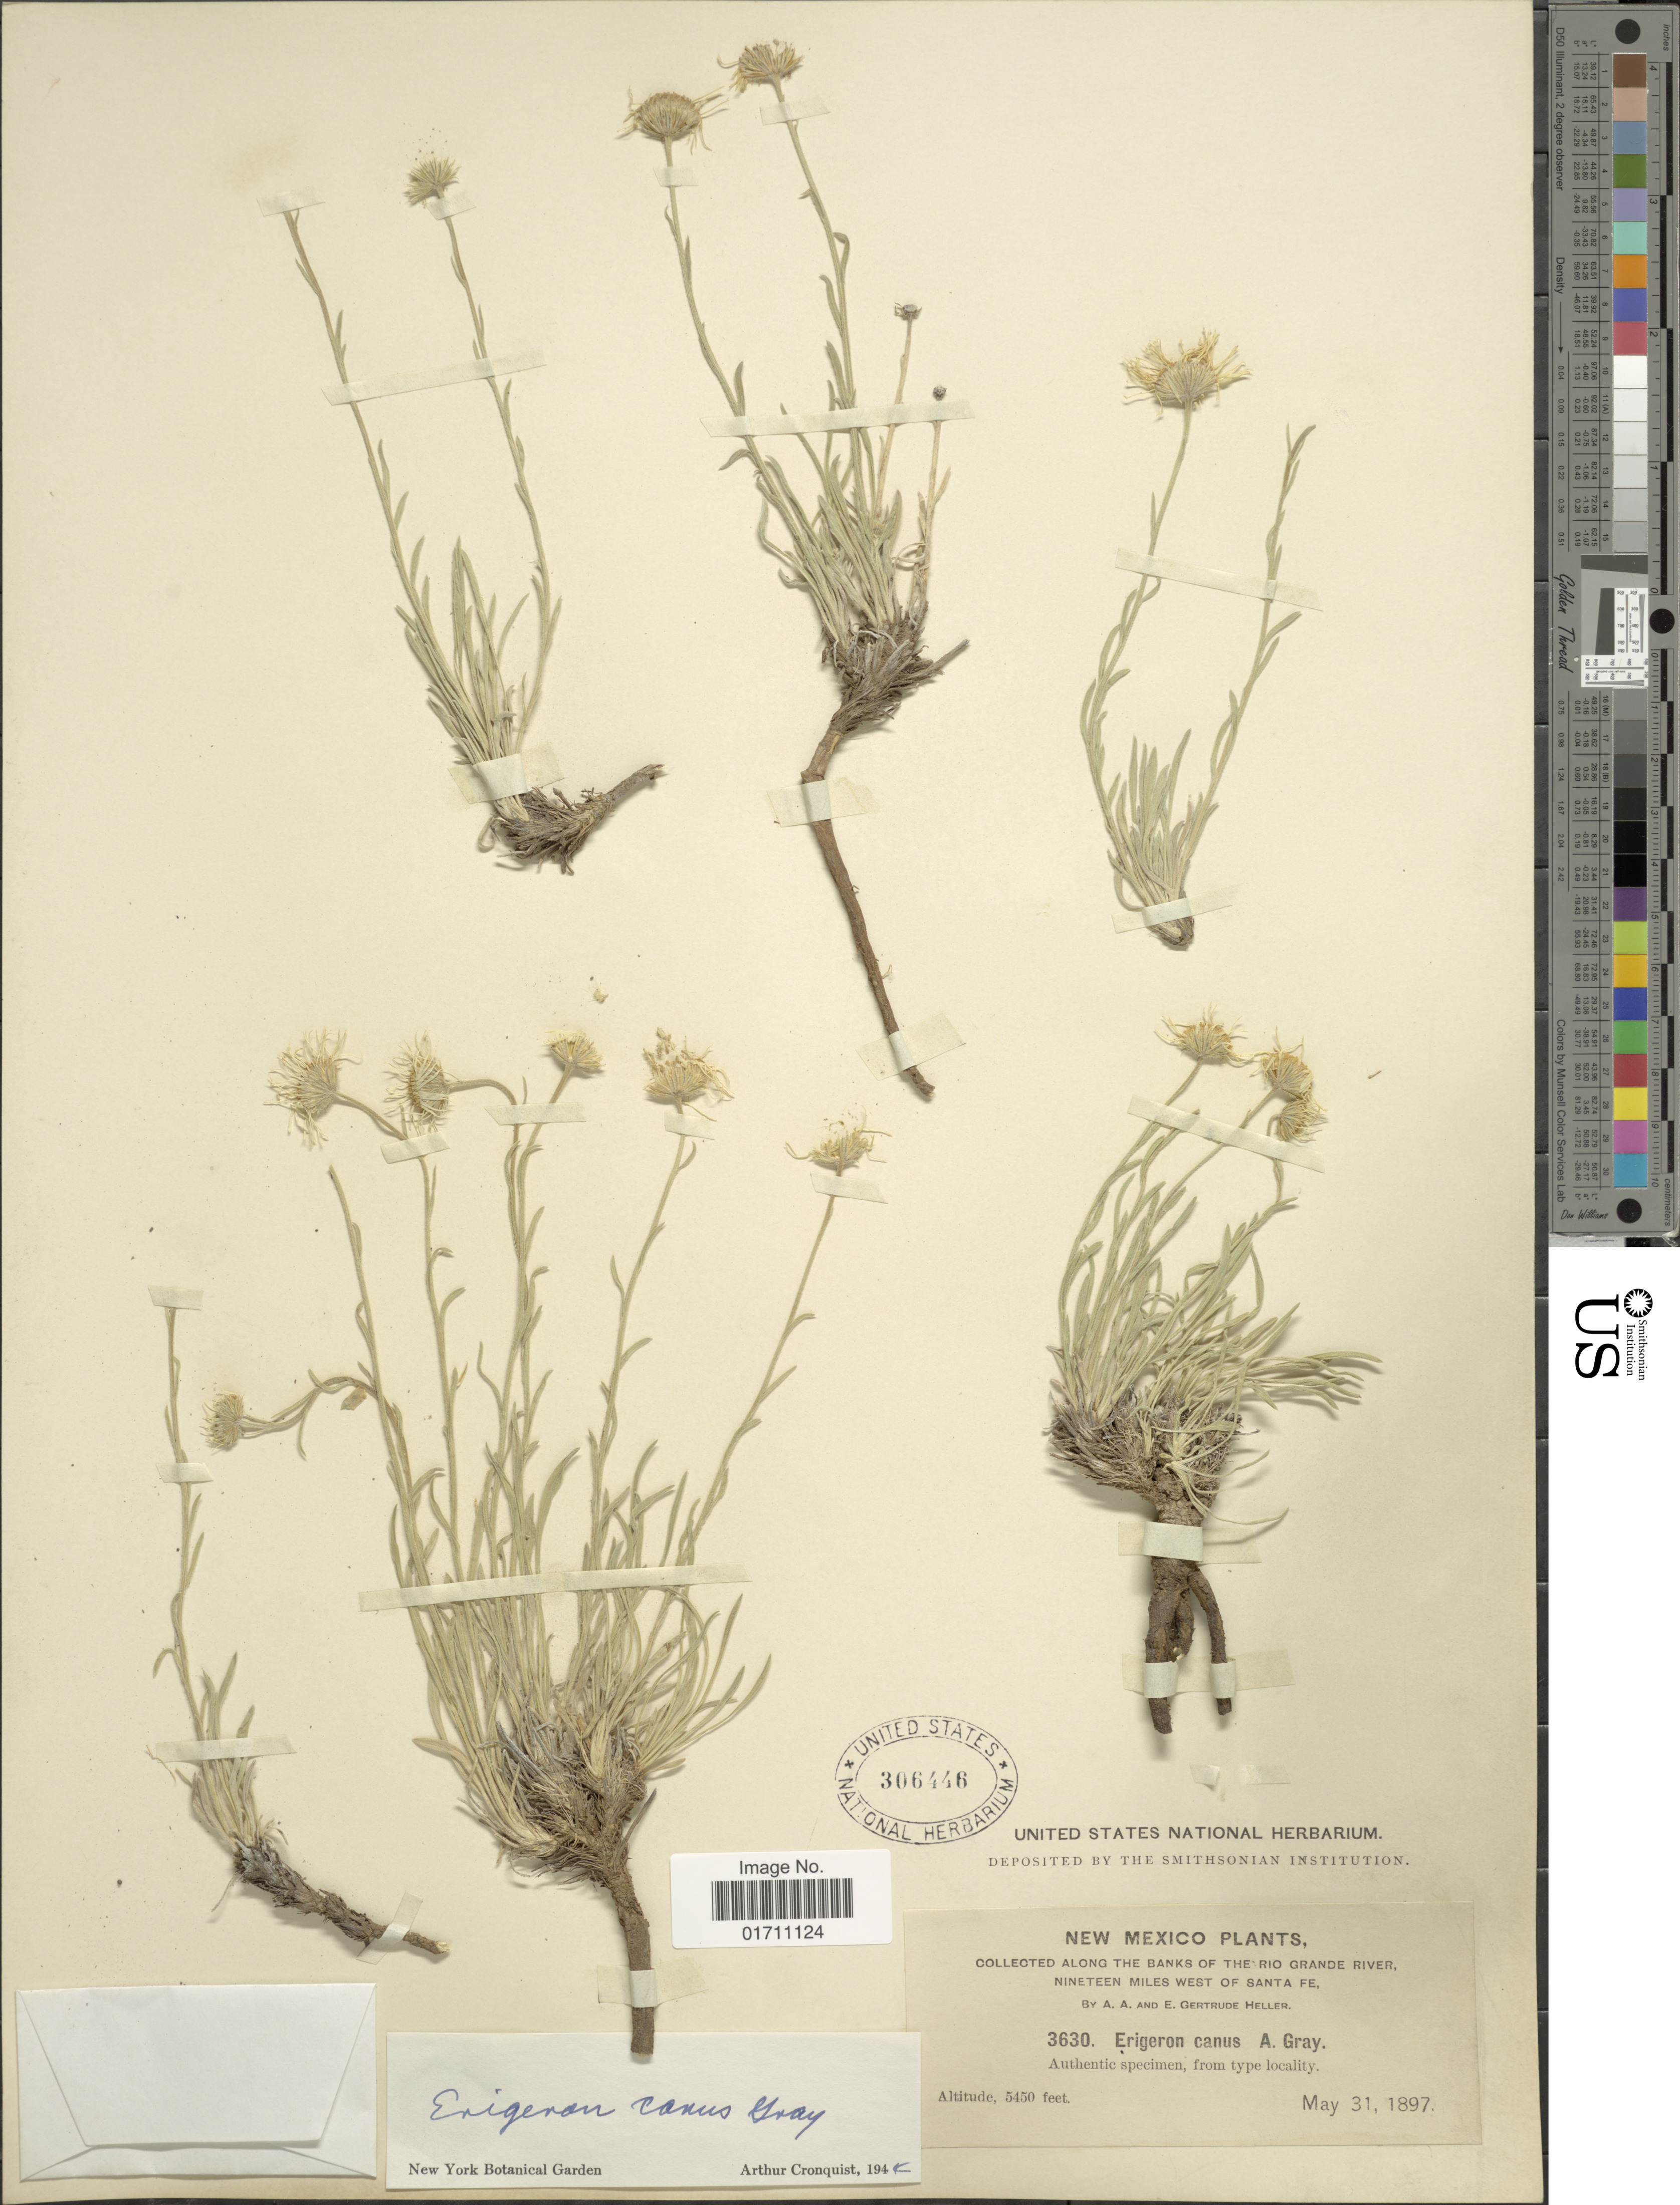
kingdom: Plantae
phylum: Tracheophyta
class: Magnoliopsida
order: Asterales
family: Asteraceae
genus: Erigeron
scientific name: Erigeron canus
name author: A. Gray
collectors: A. A. Heller & E. G. Heller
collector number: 3630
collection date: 1897-05-31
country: United States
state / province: New Mexico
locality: Along the Banks of the Rio Grande River, Ninteen Miles West of Santa Fe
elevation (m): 1661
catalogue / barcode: US 306446